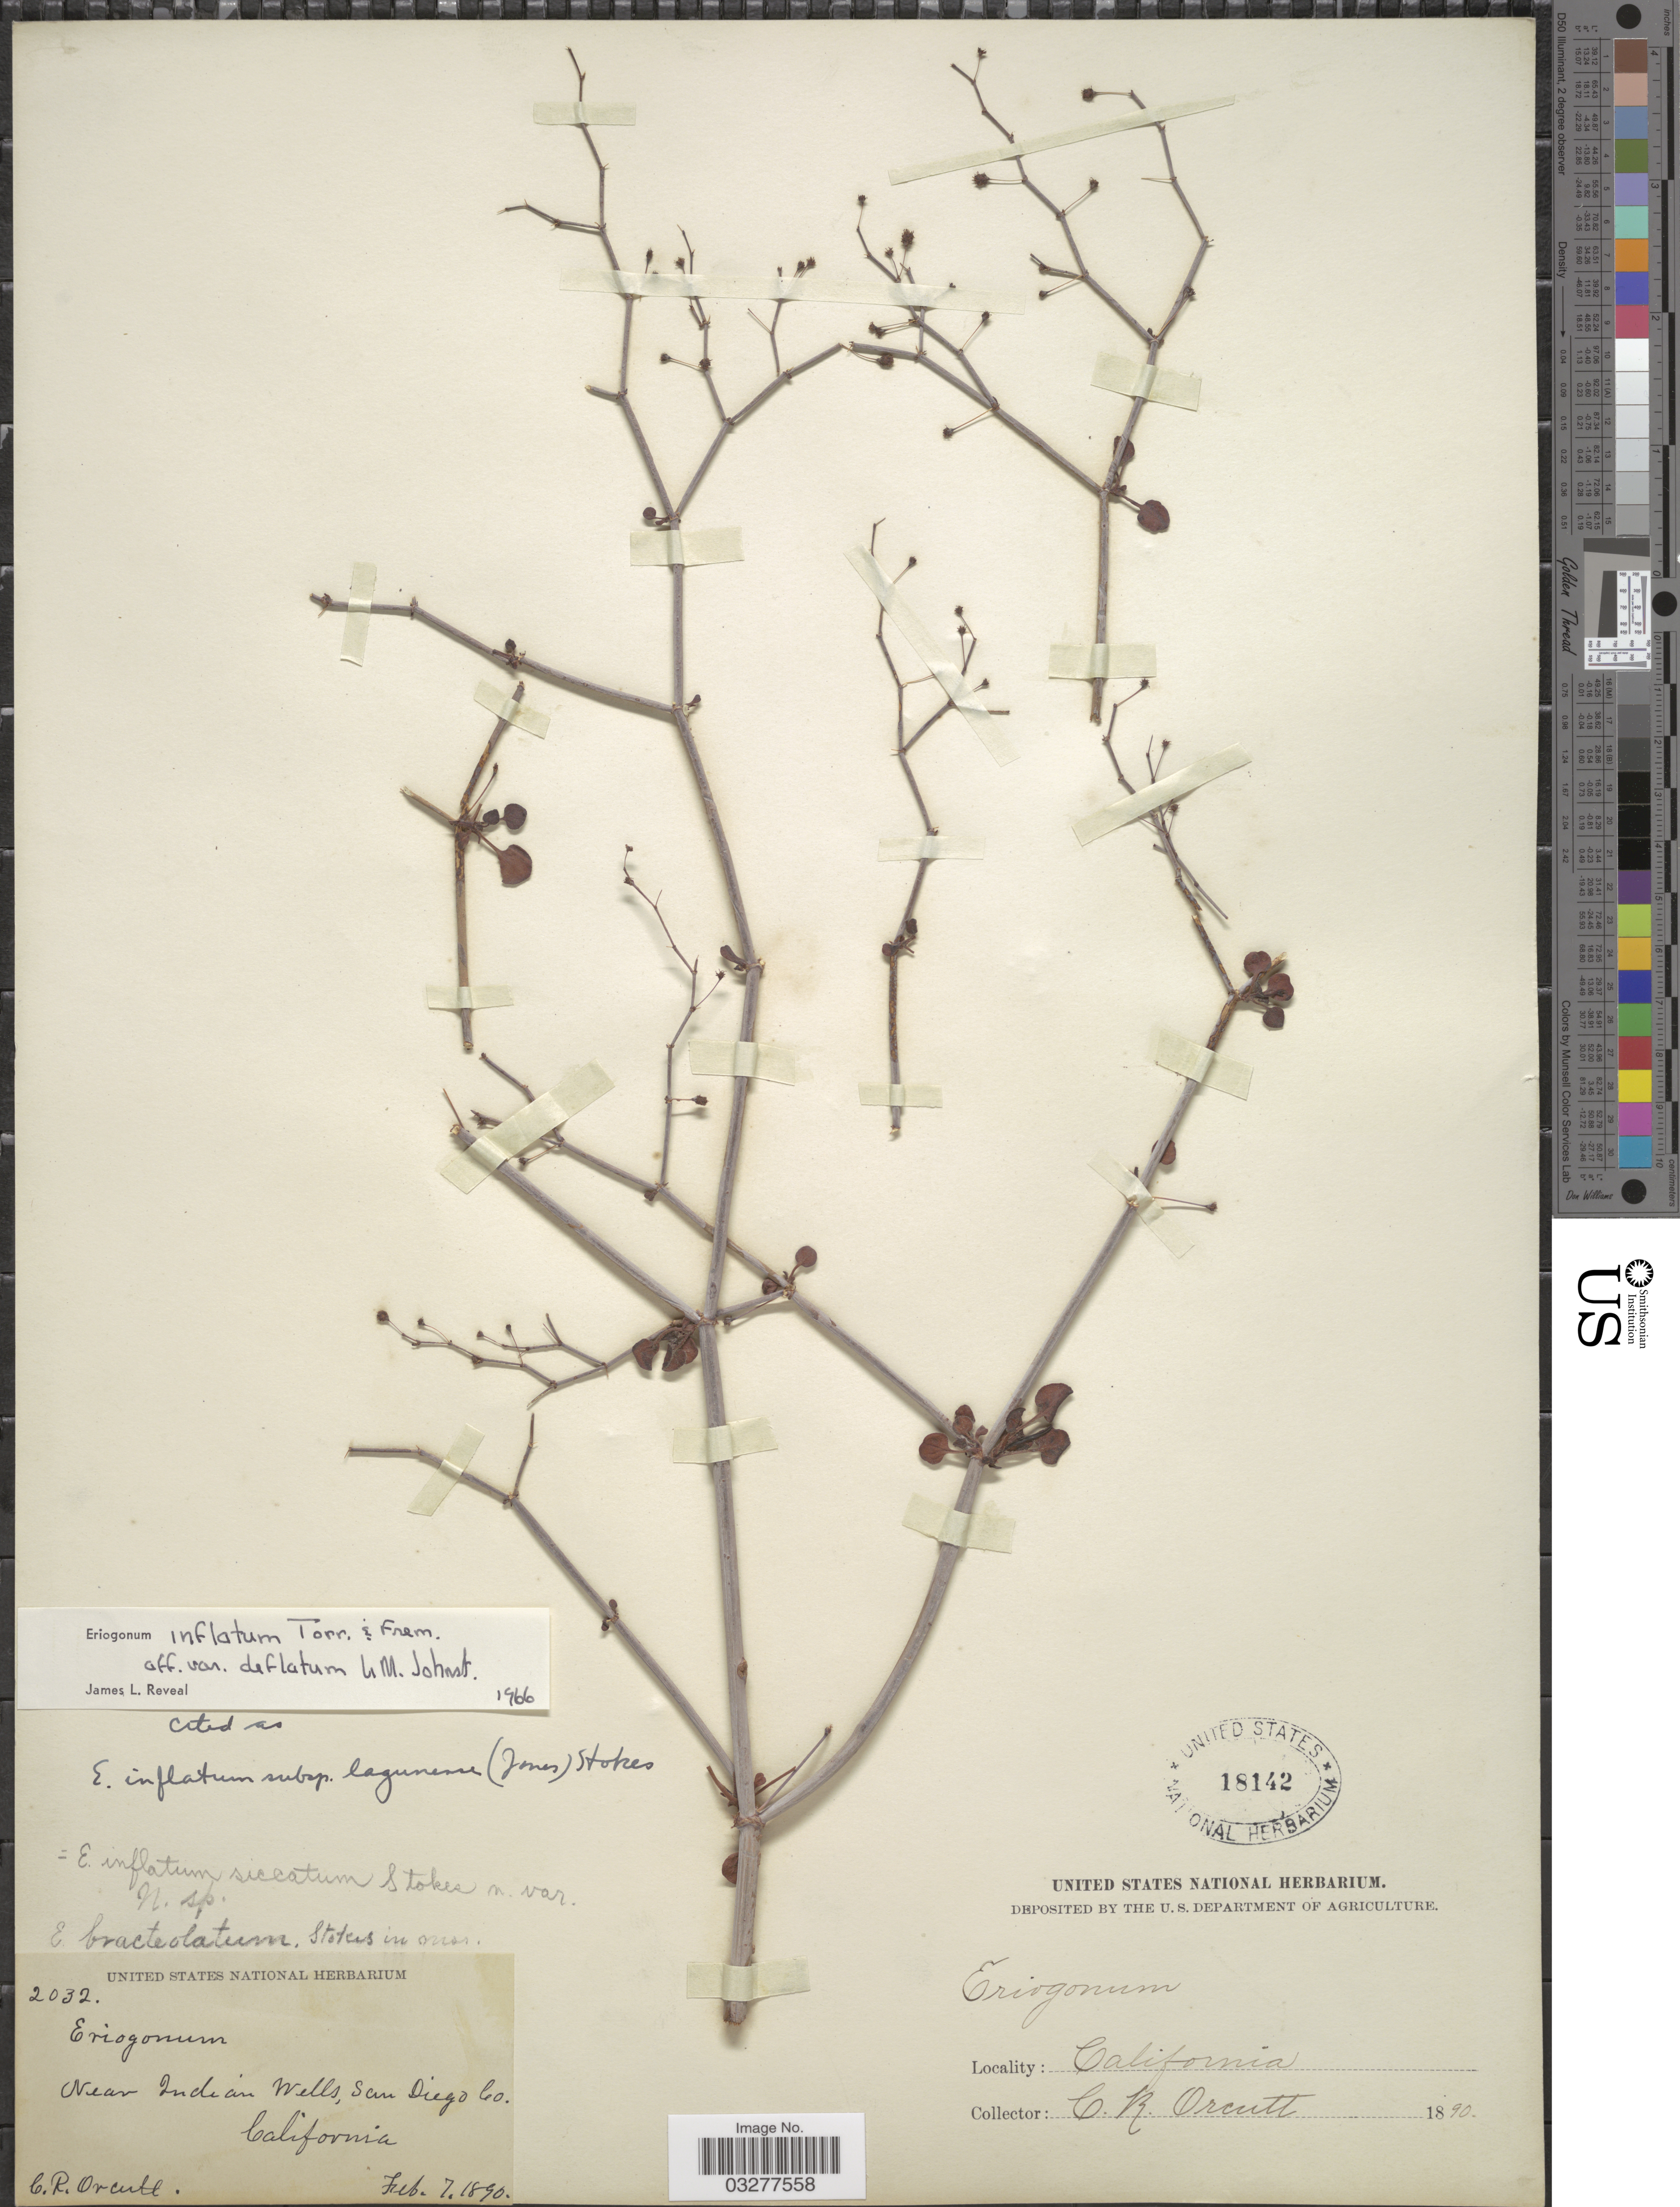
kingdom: Plantae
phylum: Tracheophyta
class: Magnoliopsida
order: Caryophyllales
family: Polygonaceae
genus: Eriogonum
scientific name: Eriogonum inflatum var. deflatum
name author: I.M. Johnst.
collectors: C. R. Orcutt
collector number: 2032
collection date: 1890-02-07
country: United States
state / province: California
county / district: Riverside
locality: Near Indian Wells, San Diego Co.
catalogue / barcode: US 18142